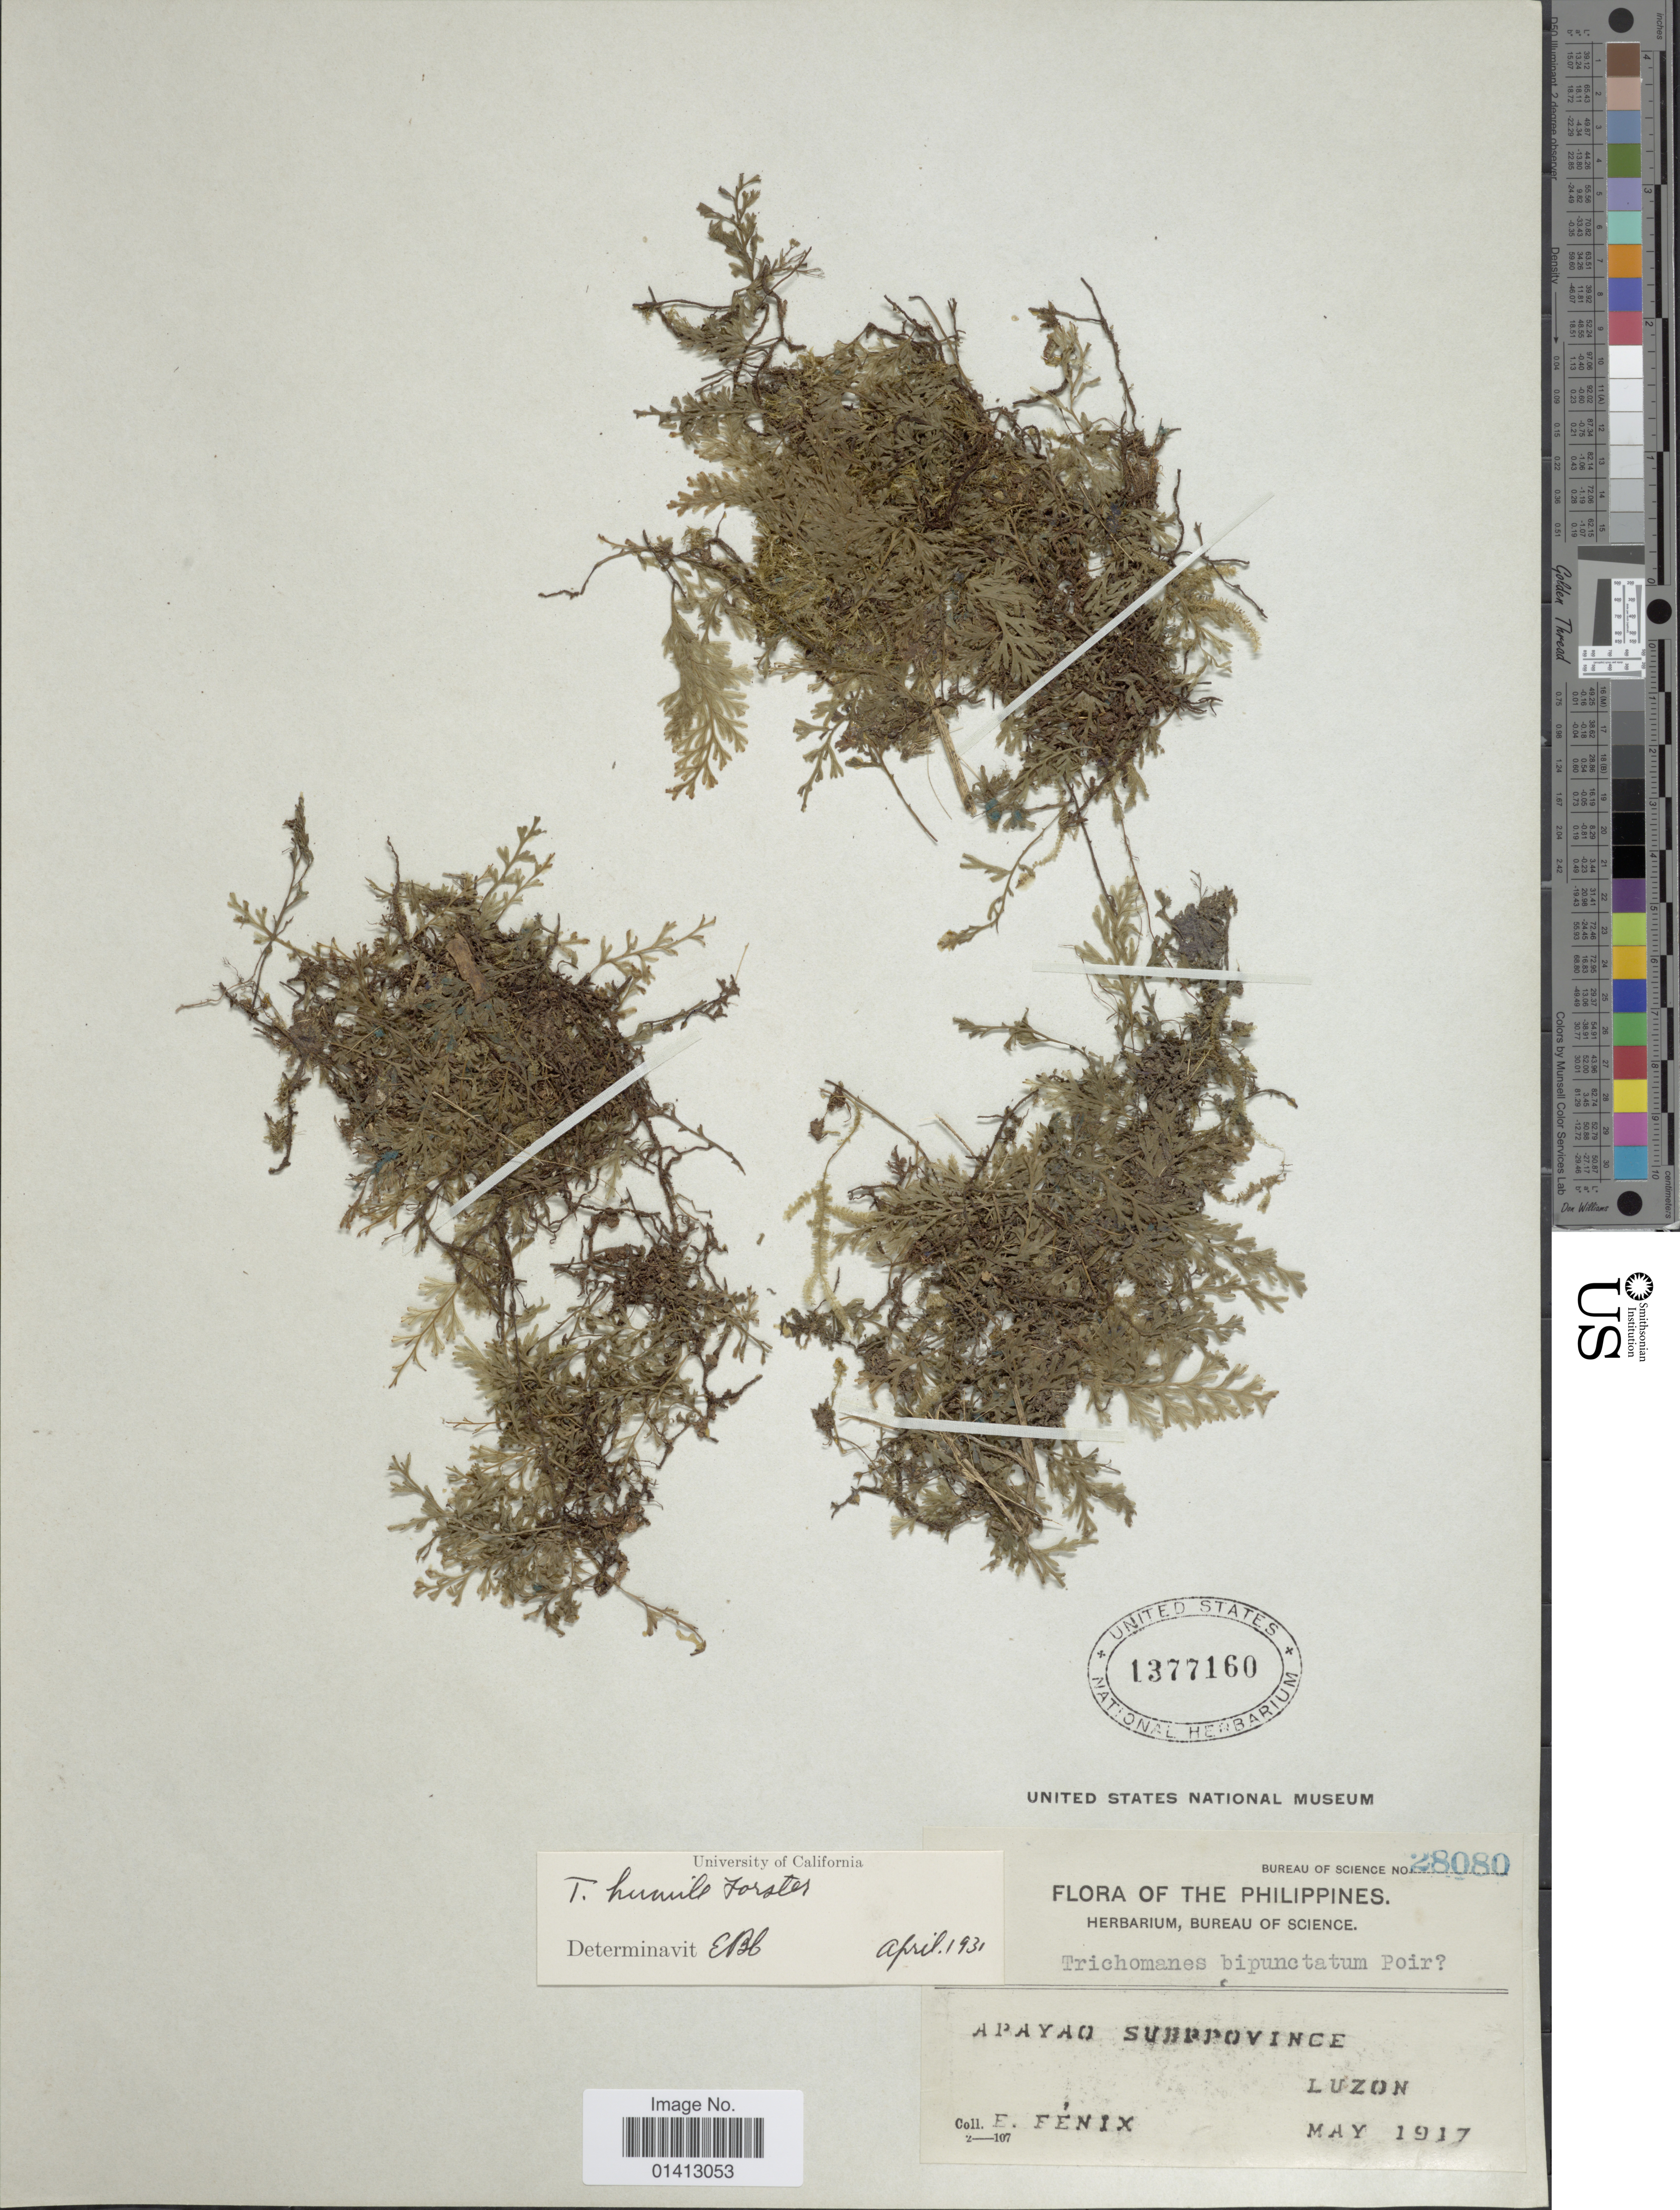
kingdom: Plantae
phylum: Tracheophyta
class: Polypodiopsida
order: Hymenophyllales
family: Hymenophyllaceae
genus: Crepidomanes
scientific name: Crepidomanes humilis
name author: (G. Forst.) Bosch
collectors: E. Fenix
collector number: Bureau of Science 28080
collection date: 1917-05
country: Philippines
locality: Apayap Subprovince, Luzon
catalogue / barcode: US 1377160